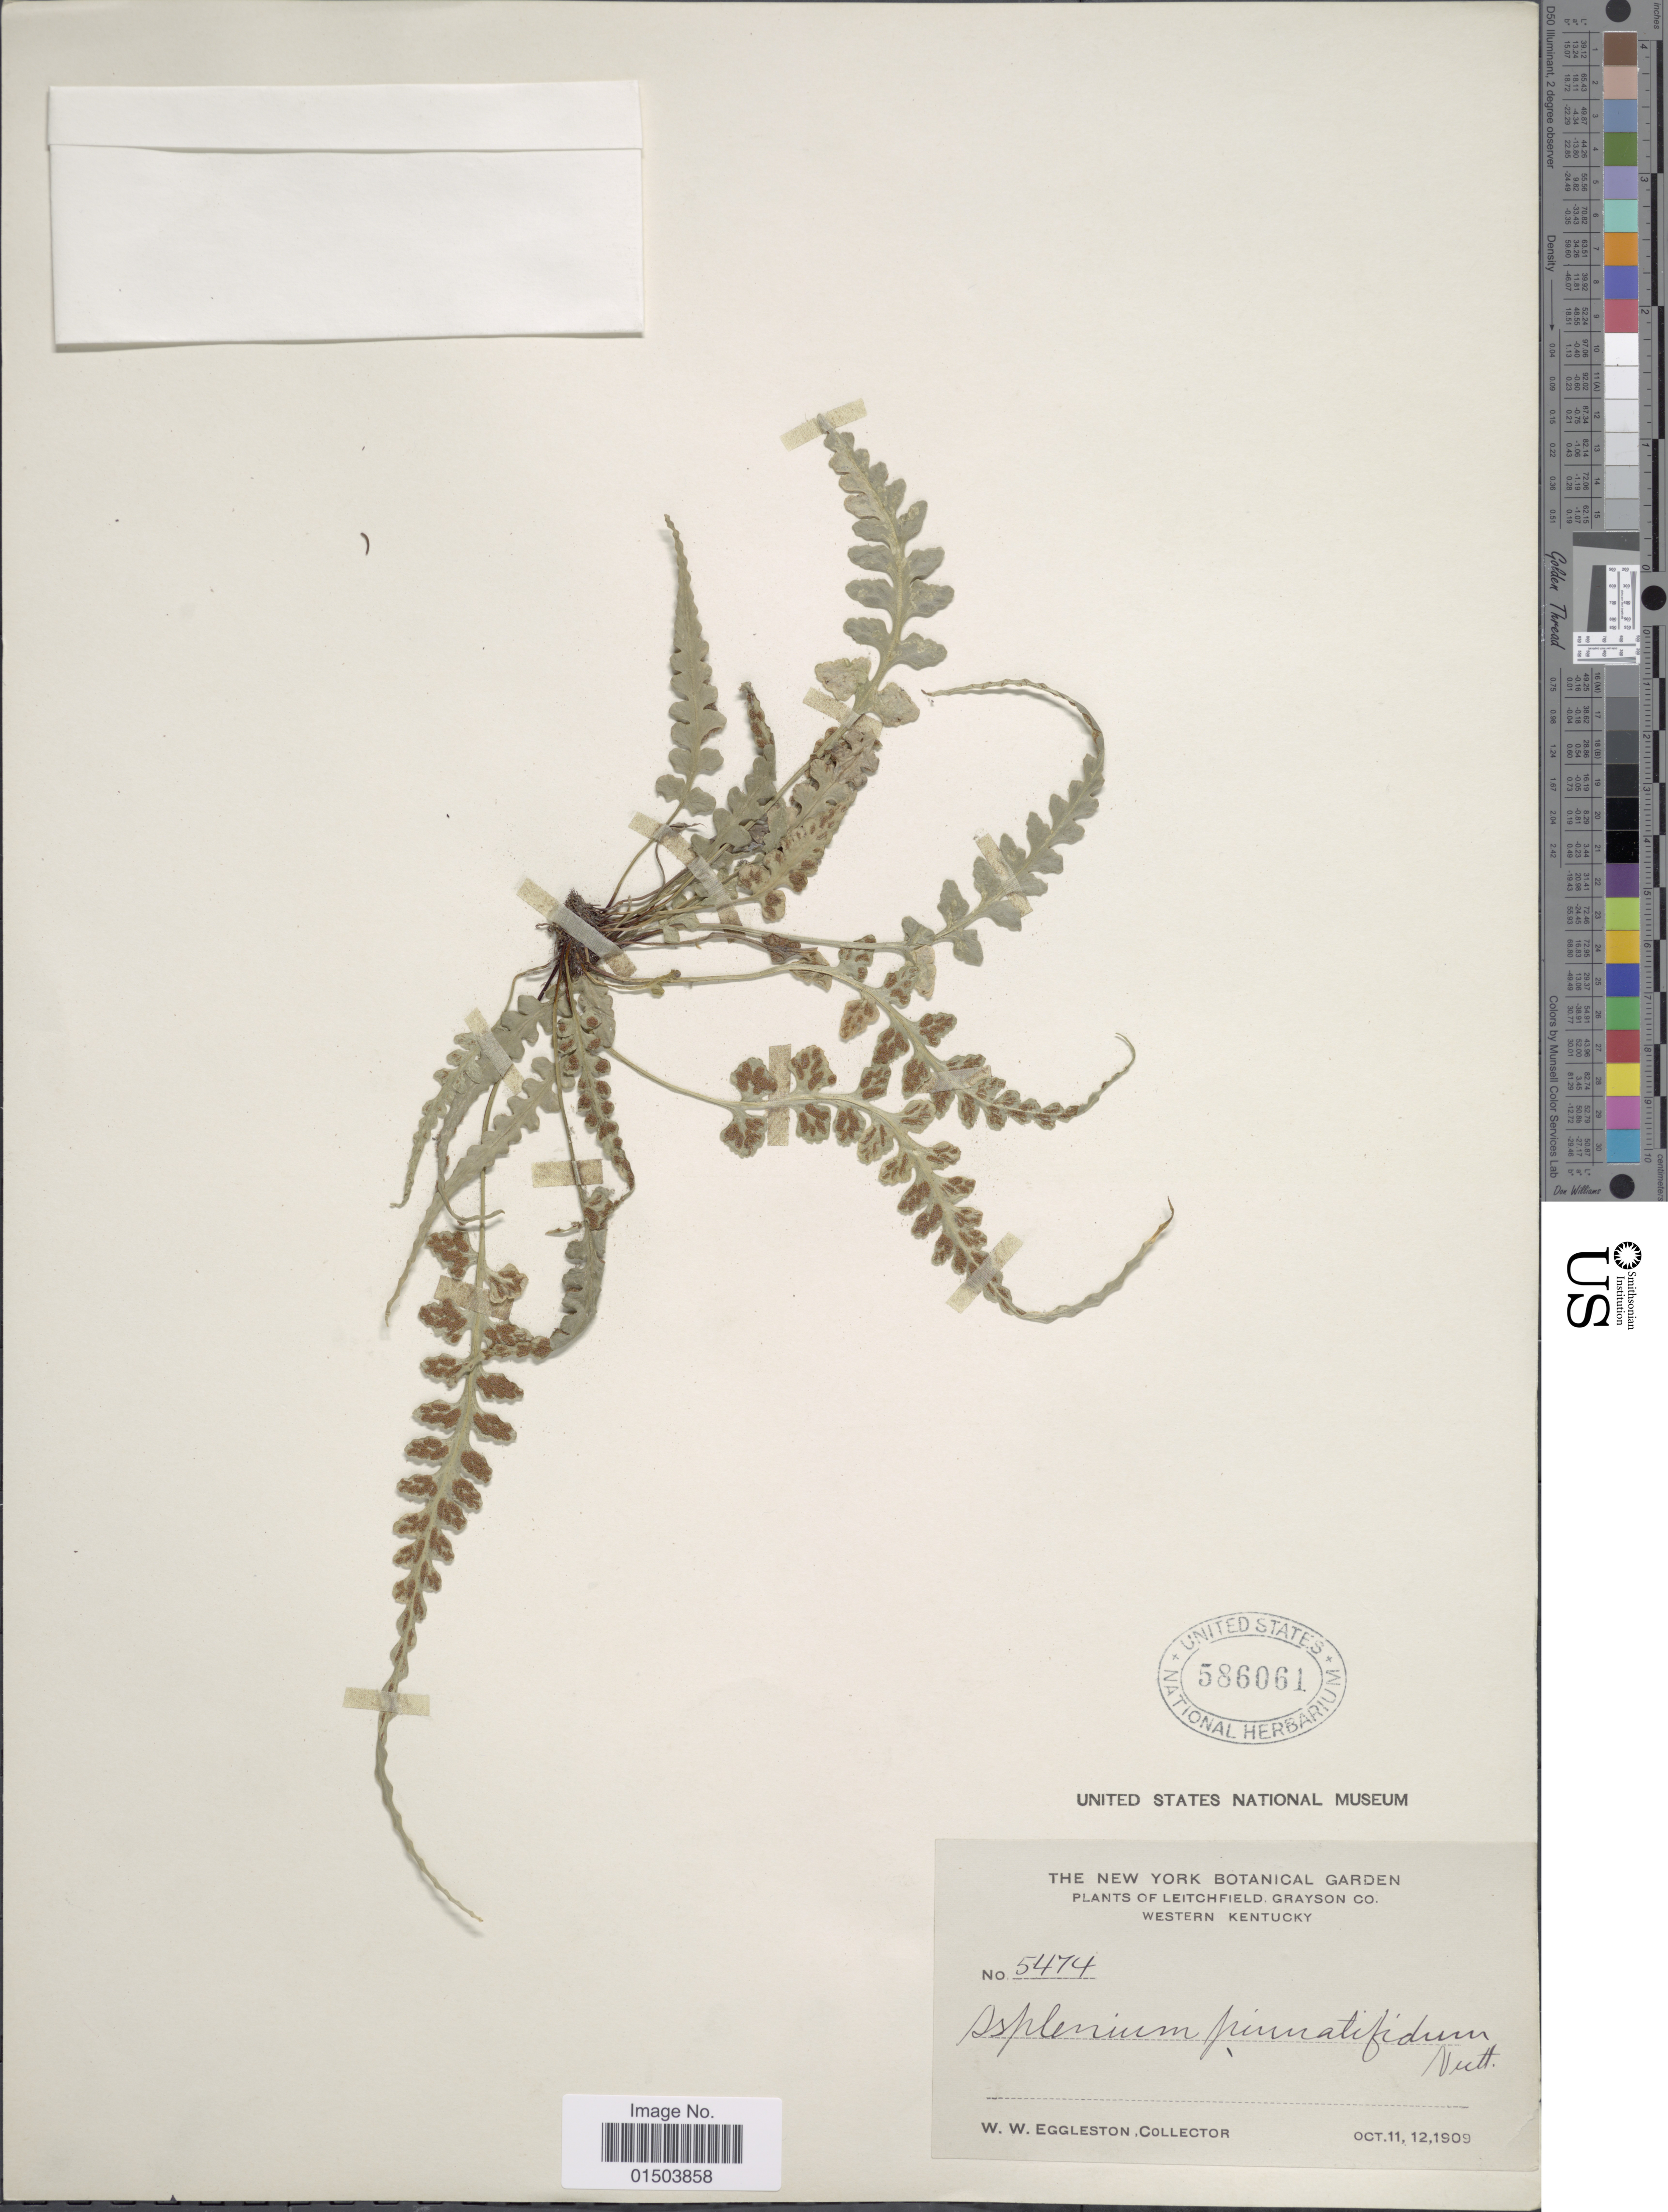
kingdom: Plantae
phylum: Tracheophyta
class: Polypodiopsida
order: Polypodiales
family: Aspleniaceae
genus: Asplenium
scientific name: Asplenium pinnatifidum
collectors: W. W. Eggleston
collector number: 5474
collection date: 1909-10-11/1909-10-12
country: United States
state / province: Kentucky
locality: Leitchfield, Grayson Co. Western Kentucky.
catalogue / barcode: US 586061